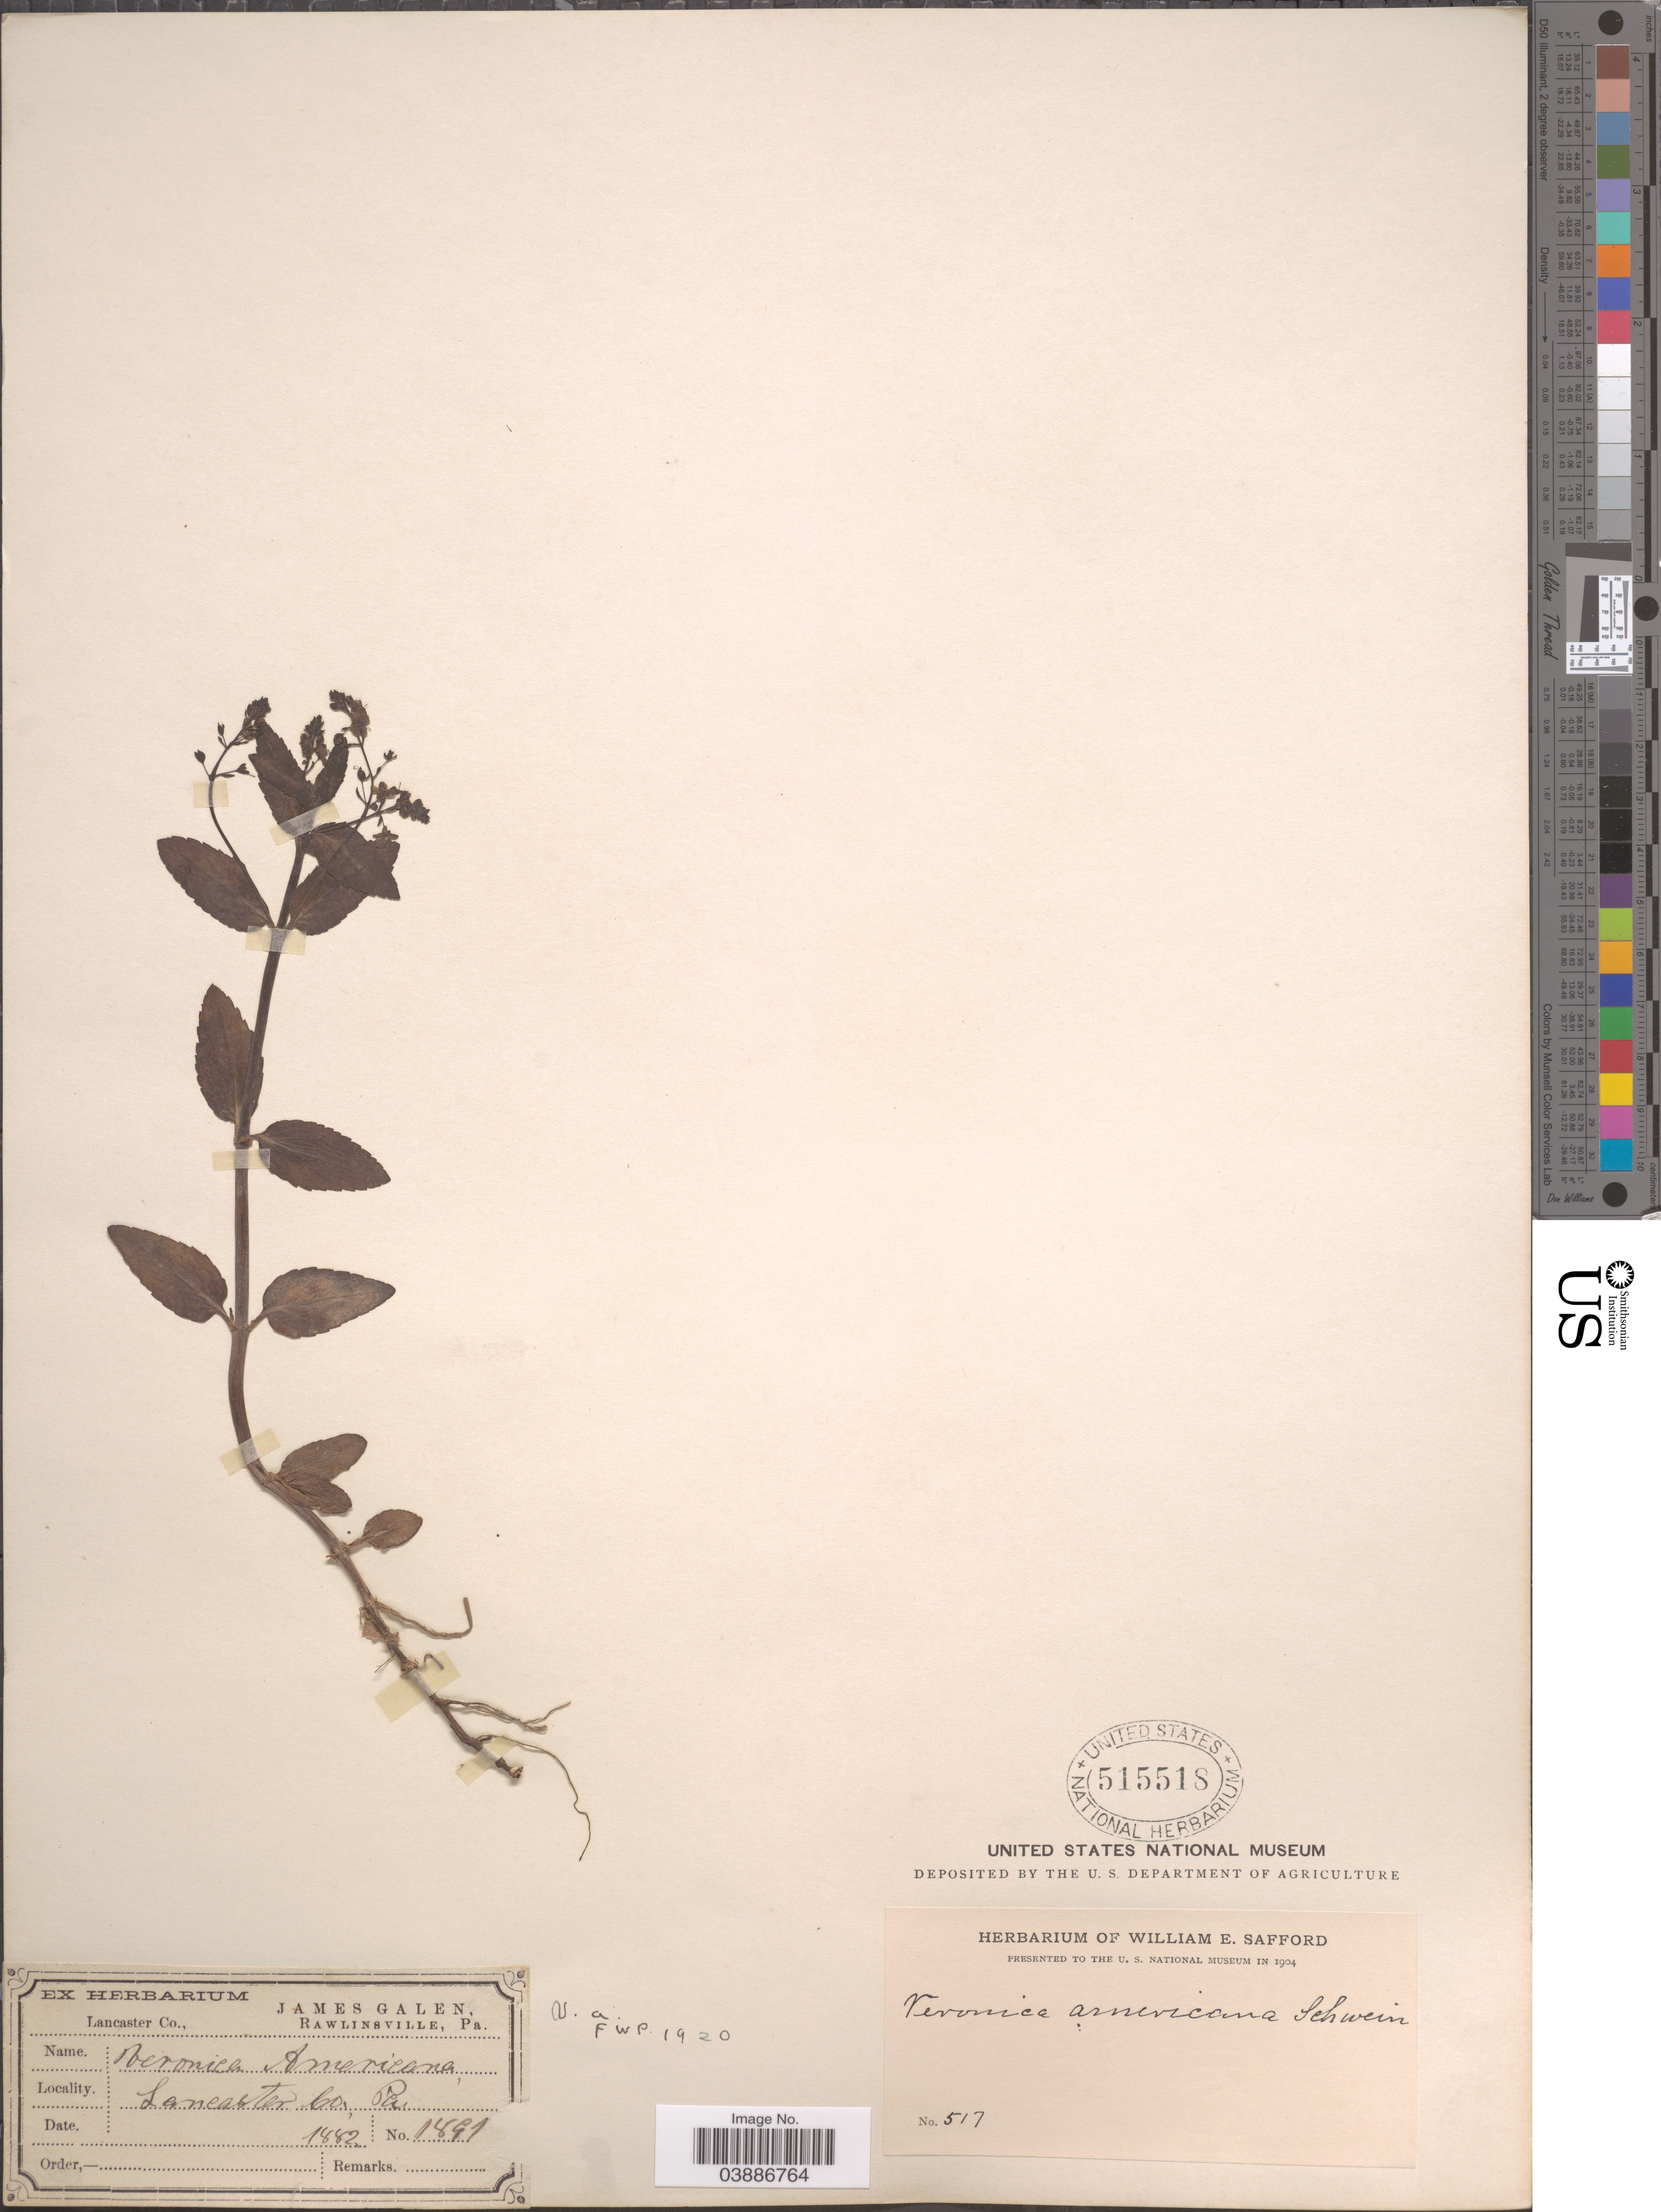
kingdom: Plantae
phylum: Tracheophyta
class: Magnoliopsida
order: Lamiales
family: Plantaginaceae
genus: Veronica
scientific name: Veronica americana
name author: Schwein. ex Benth.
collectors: J. Galen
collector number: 1891/517?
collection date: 1882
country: United States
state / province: Pennsylvania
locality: Lancaster Co.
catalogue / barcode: US 515518